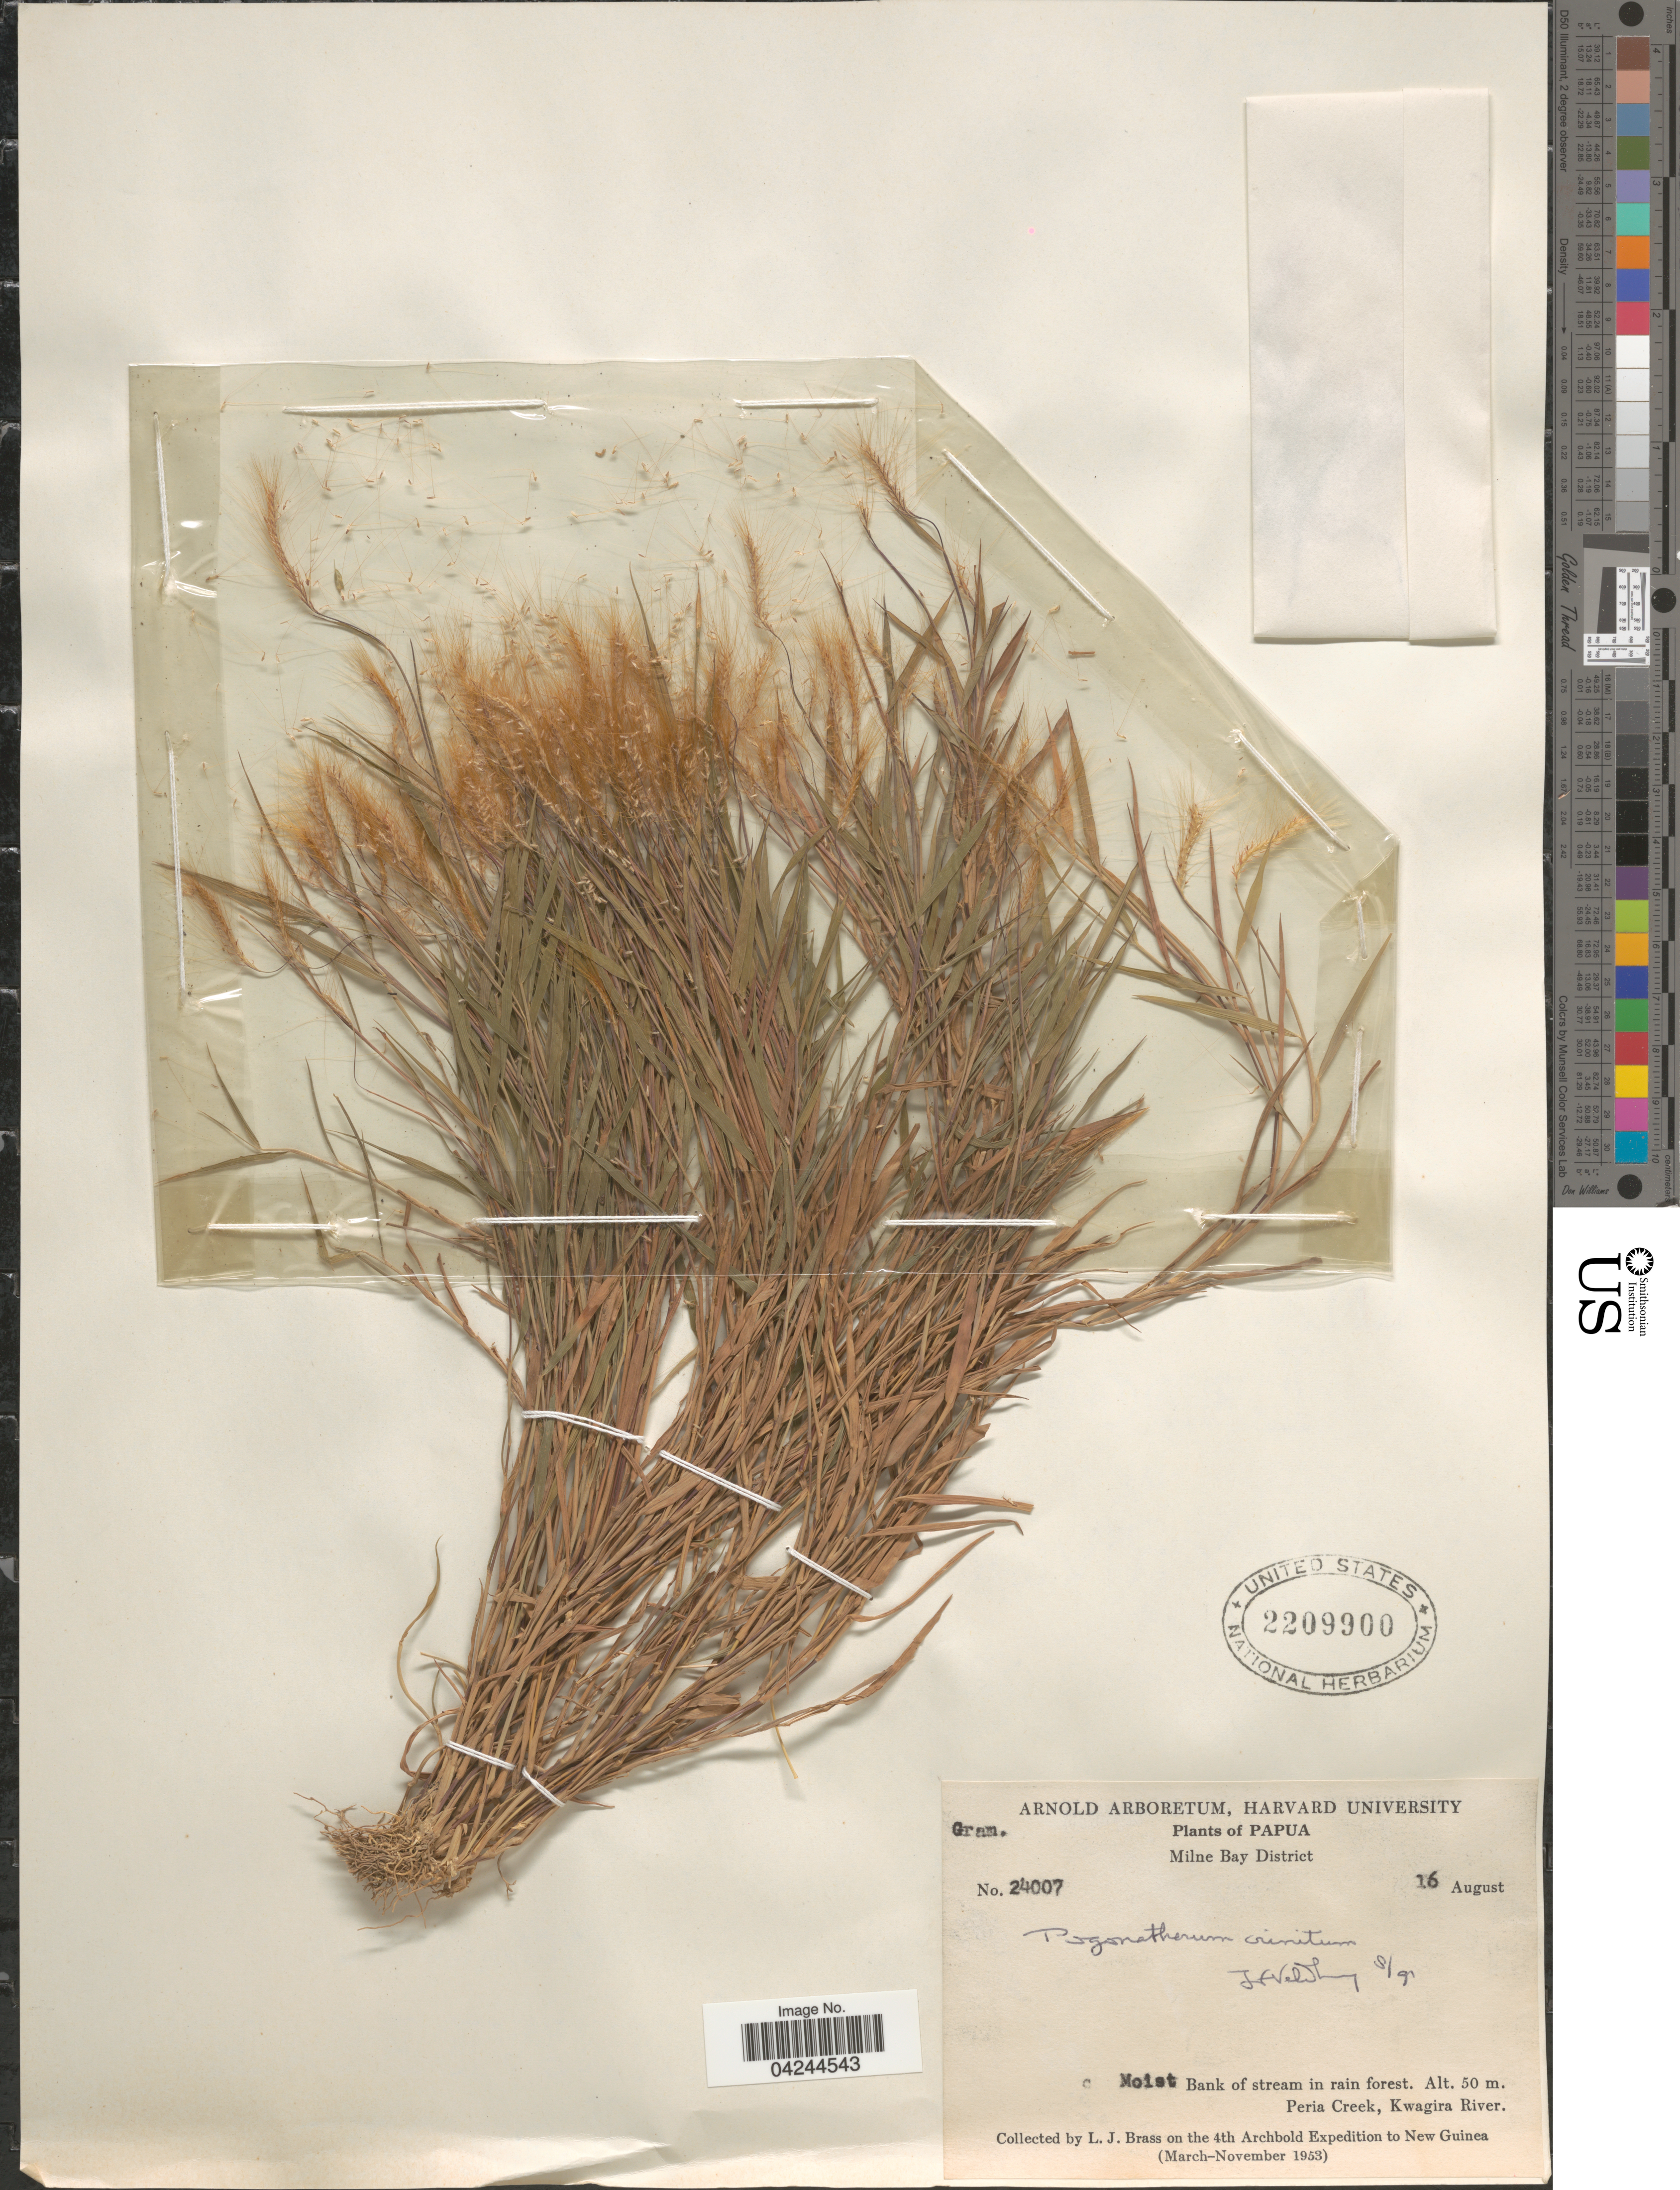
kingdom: Plantae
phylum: Tracheophyta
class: Liliopsida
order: Poales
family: Poaceae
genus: Pogonatherum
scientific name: Pogonatherum crinitum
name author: (Thunb.) Kunth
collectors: L. J. Brass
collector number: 24007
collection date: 1953-08-16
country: Papua New Guinea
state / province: Milne Bay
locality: Papua. Milne Bay District. Moist Bank of stream in rain forest. Peria Creek, Kwagira River. The 4th Archbold Expedition to New Guinea (March-November 1953).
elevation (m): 50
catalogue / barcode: US 2209900